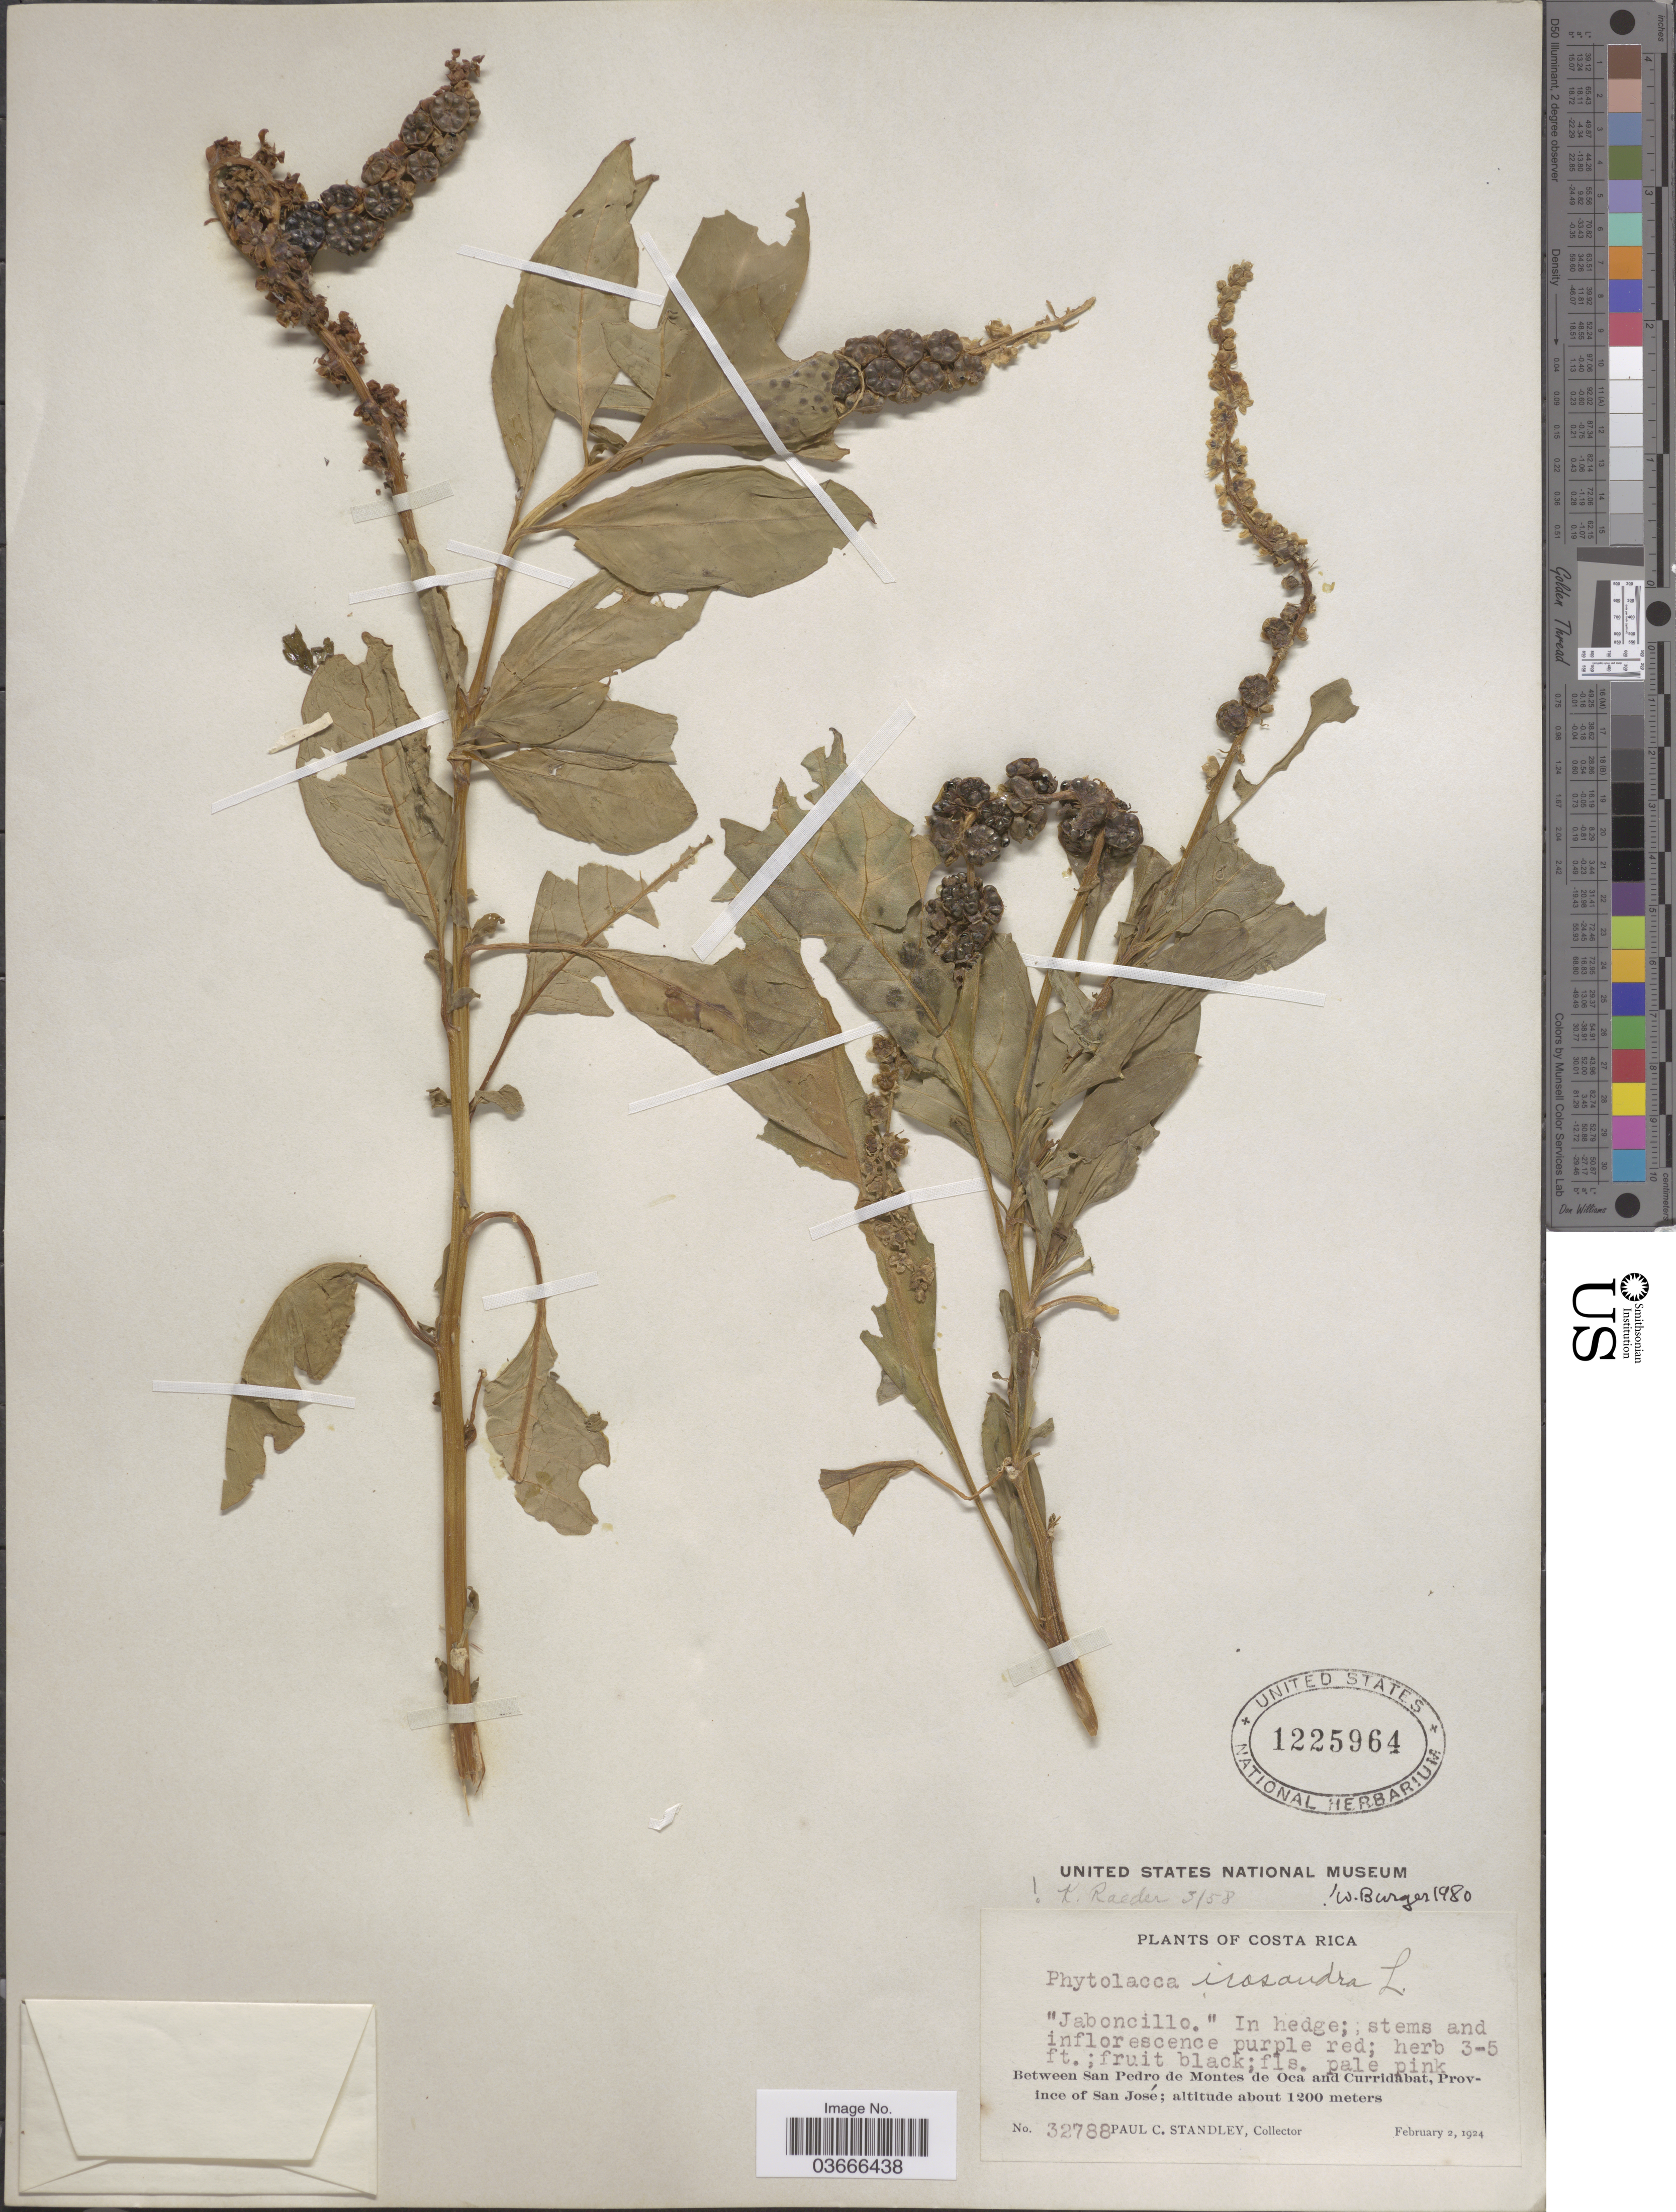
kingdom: Plantae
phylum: Tracheophyta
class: Magnoliopsida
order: Caryophyllales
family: Phytolaccaceae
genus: Phytolacca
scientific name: Phytolacca icosandra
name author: L.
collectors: P. C. Standley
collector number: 32788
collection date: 1924-02-02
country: Costa Rica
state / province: San José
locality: Between San Pedro de Montes de Oca and Curridabat.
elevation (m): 1200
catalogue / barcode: US 1225964